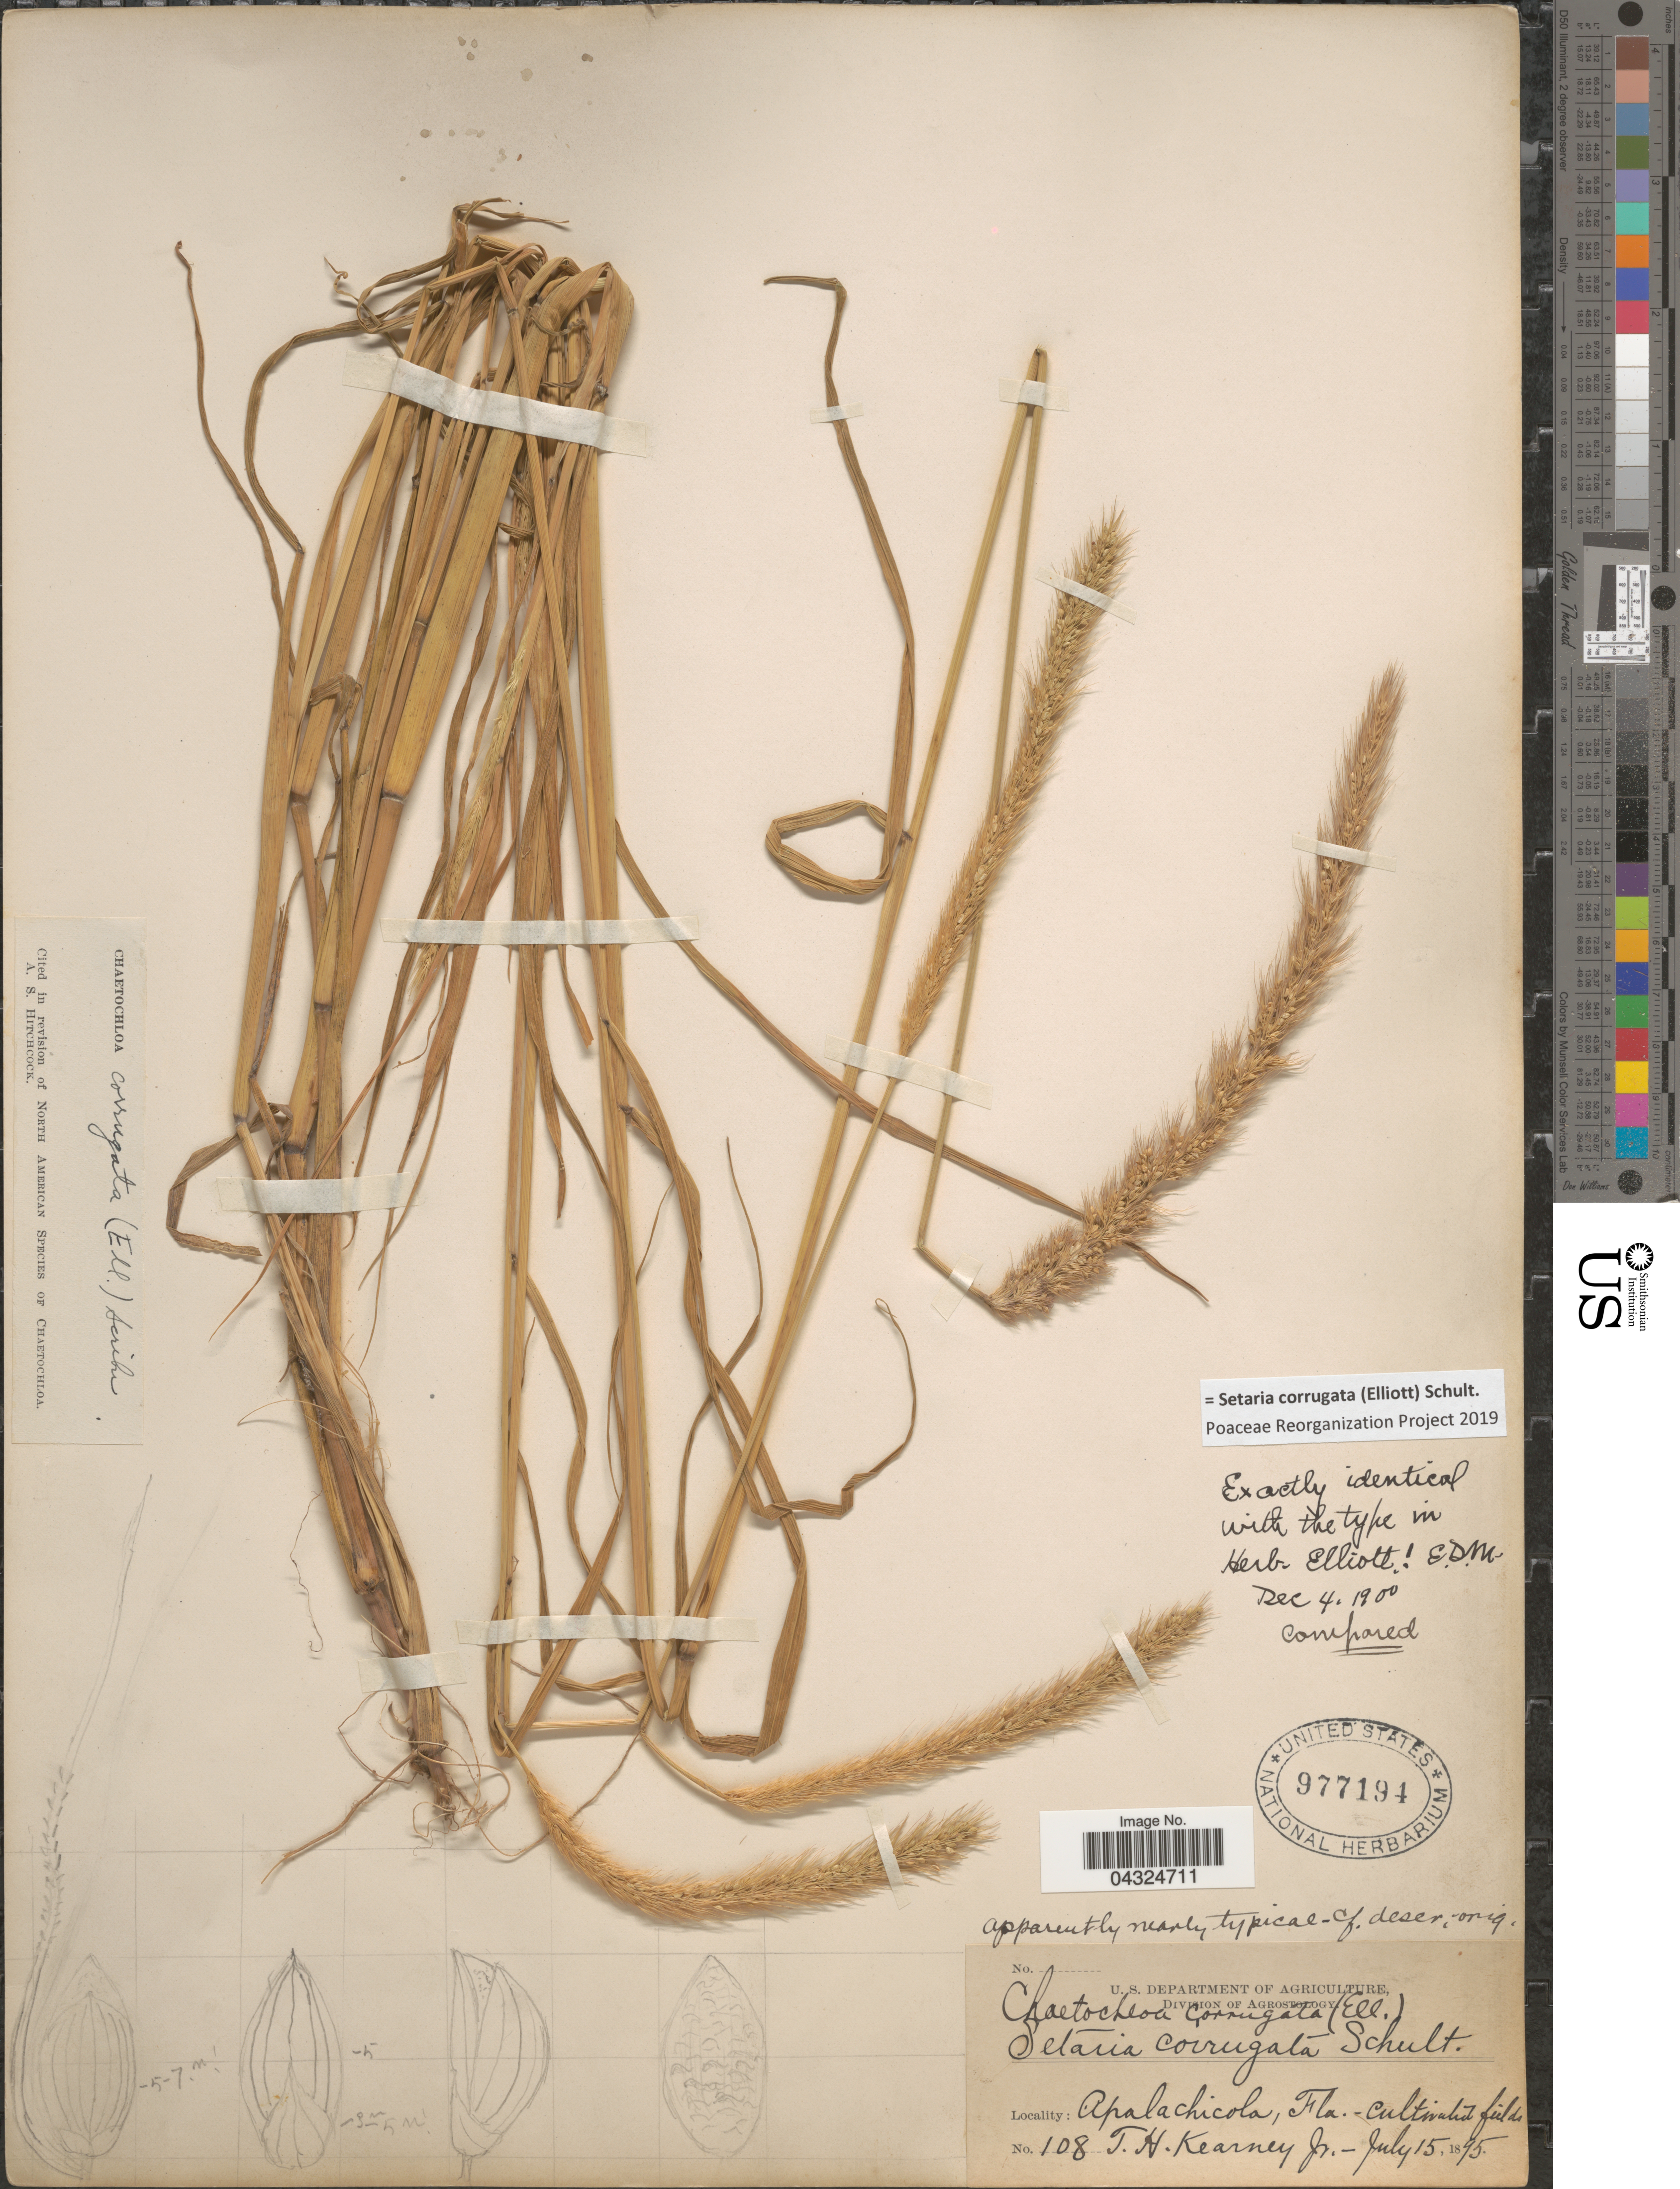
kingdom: Plantae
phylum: Tracheophyta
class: Liliopsida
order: Poales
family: Poaceae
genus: Setaria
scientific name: Setaria corrugata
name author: (Elliott) Schult.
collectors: T. H. Kearney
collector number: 108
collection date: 1895-07-15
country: United States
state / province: Florida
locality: Apalachicola.-Cultivated fields.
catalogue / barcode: US 977194